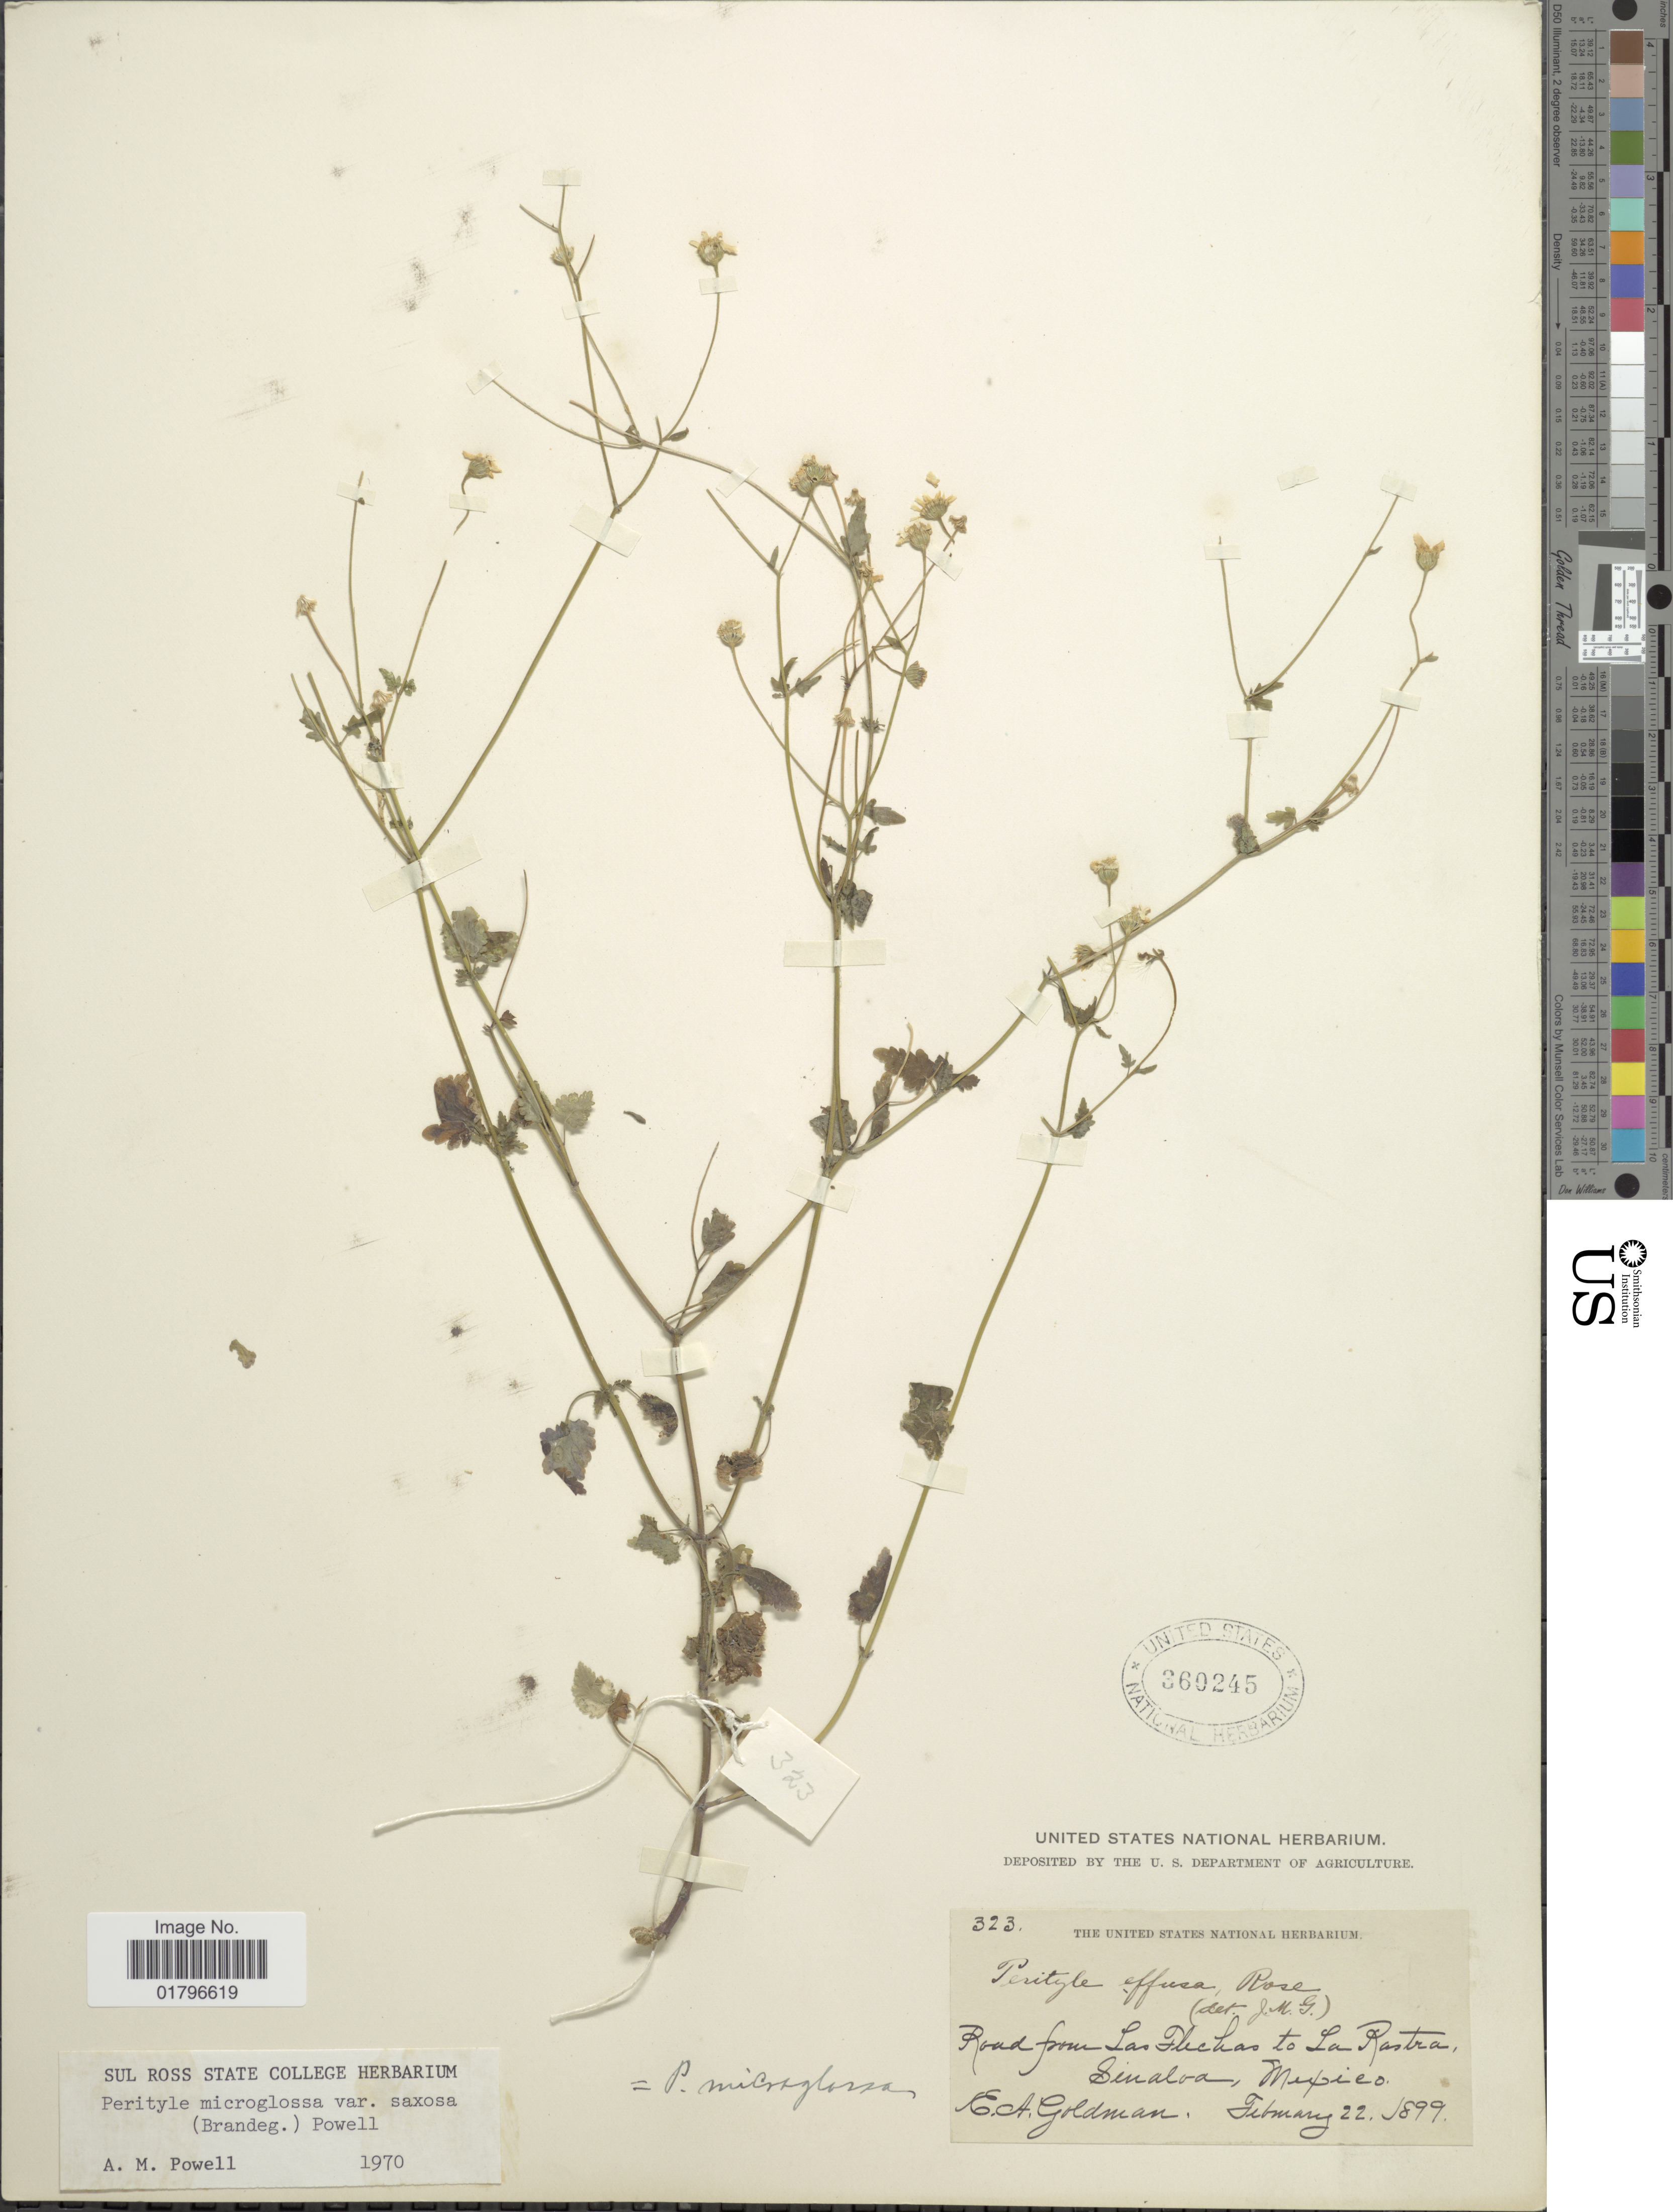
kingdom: Plantae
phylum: Tracheophyta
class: Magnoliopsida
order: Asterales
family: Asteraceae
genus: Perityle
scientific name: Perityle microglossa var. saxosa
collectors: E. A. Goldman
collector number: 323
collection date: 1899-02-22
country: Mexico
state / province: Sinaloa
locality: Road from Las Flechas to La Rastra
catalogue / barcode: US 360245